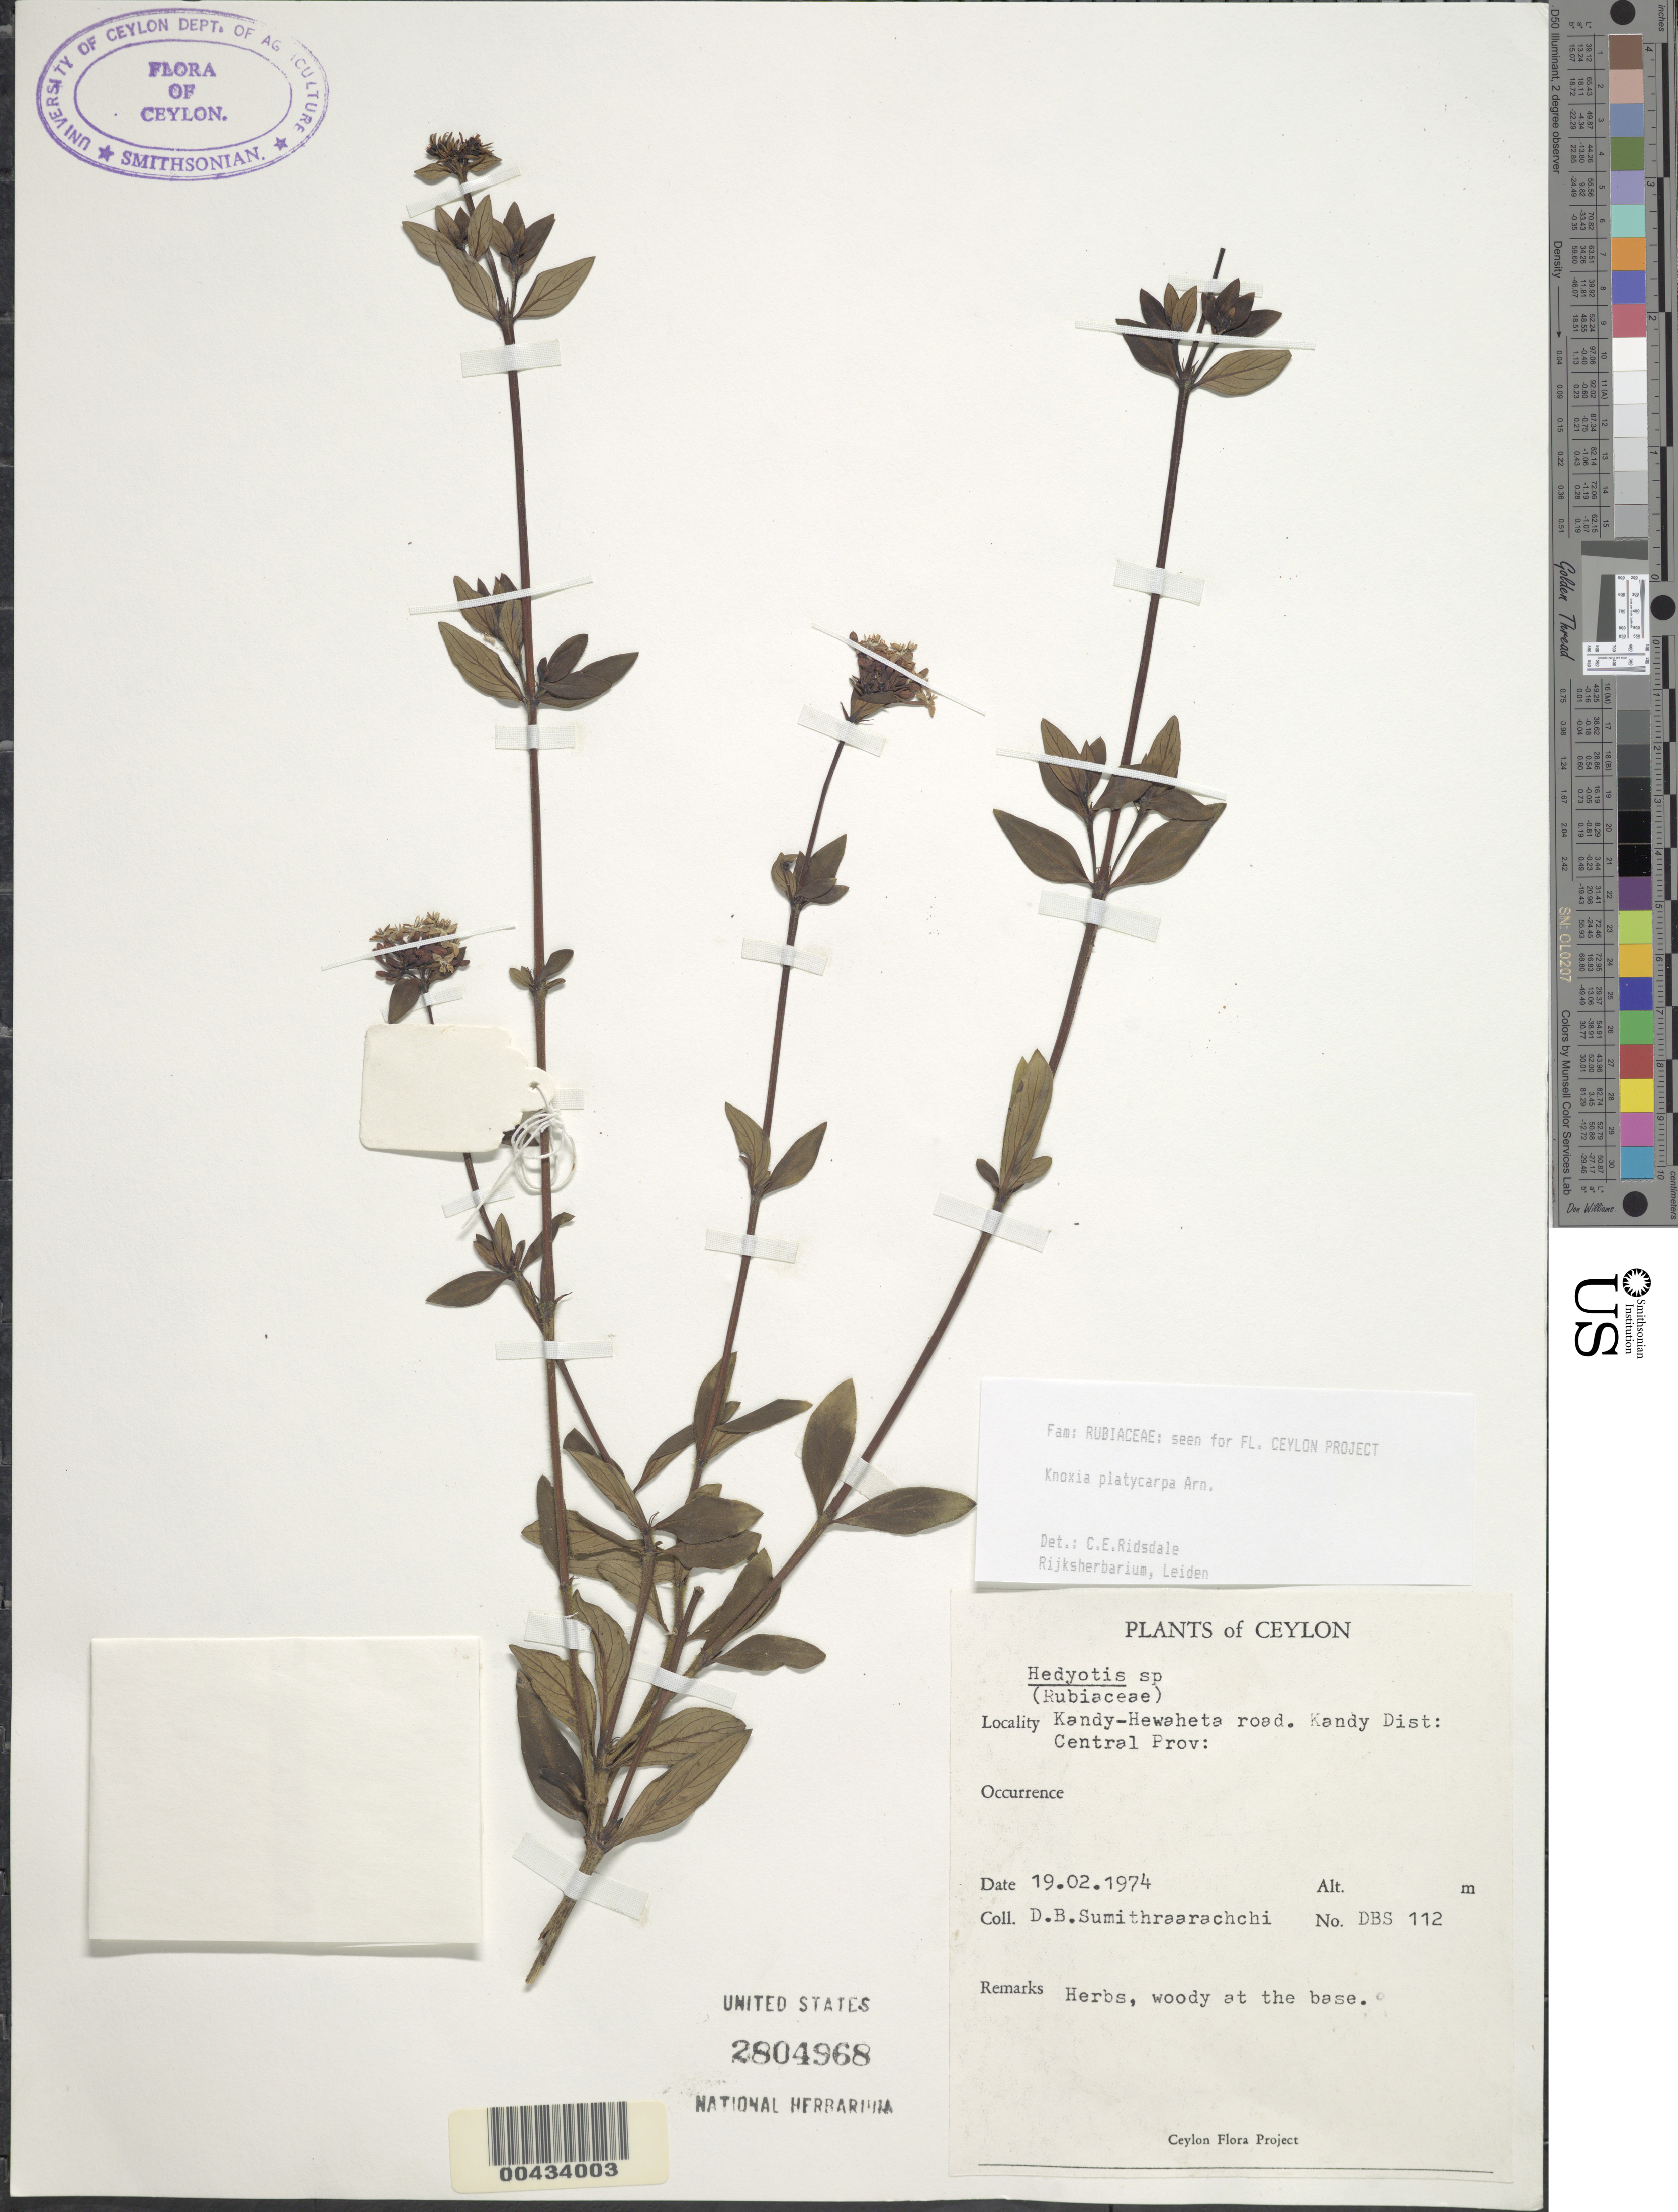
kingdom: Plantae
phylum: Tracheophyta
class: Magnoliopsida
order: Gentianales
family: Rubiaceae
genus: Knoxia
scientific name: Knoxia platycarpa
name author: Arn.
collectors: D. B. Sumithraarachchi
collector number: DBS 112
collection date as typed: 19 Feb 1974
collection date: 1974-02-19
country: Sri Lanka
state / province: Central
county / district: Kandy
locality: Kandy-Hewaheta Rd.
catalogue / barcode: US 2804968